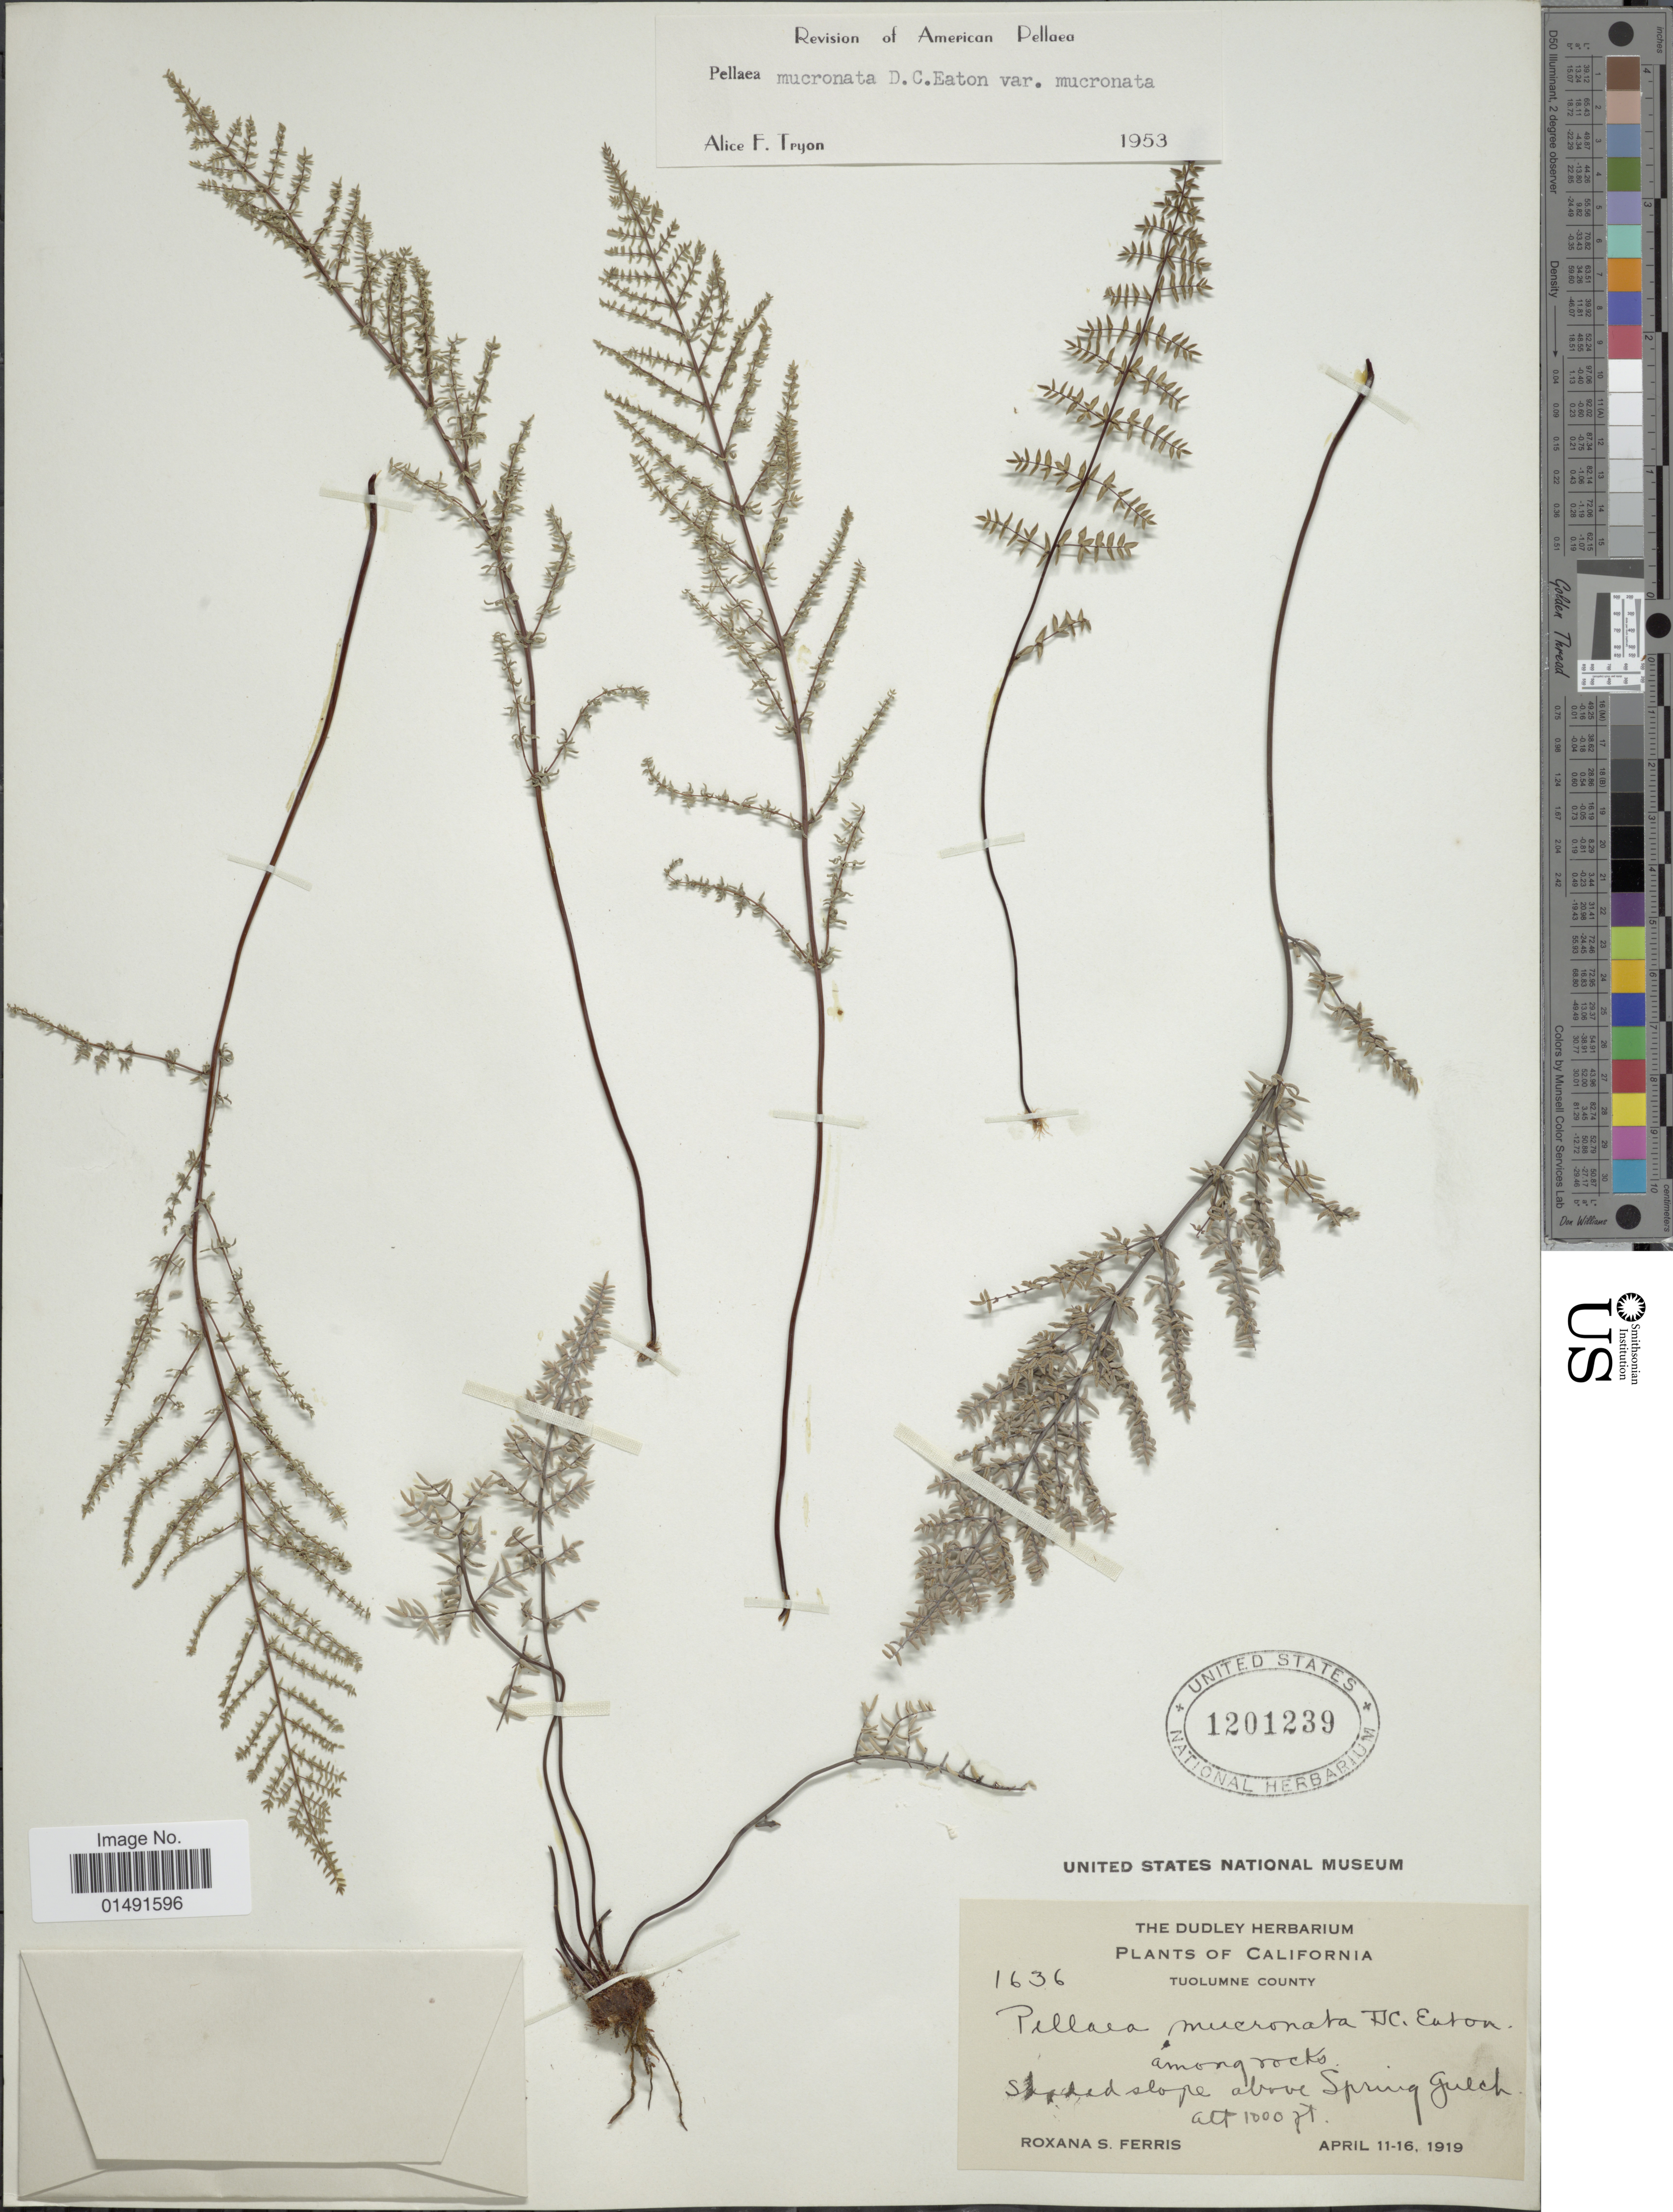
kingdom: Plantae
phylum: Tracheophyta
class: Polypodiopsida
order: Polypodiales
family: Pteridaceae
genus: Pellaea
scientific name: Pellaea mucronata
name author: (D.C. Eaton) D.C. Eaton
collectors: R. S. Ferris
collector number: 1636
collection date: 1919-04-11/1919-04-16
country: United States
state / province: California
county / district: Tuolumne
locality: Tuolumne County, among rock, shaded slope above Spring gulch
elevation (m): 305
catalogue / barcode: US 1201239